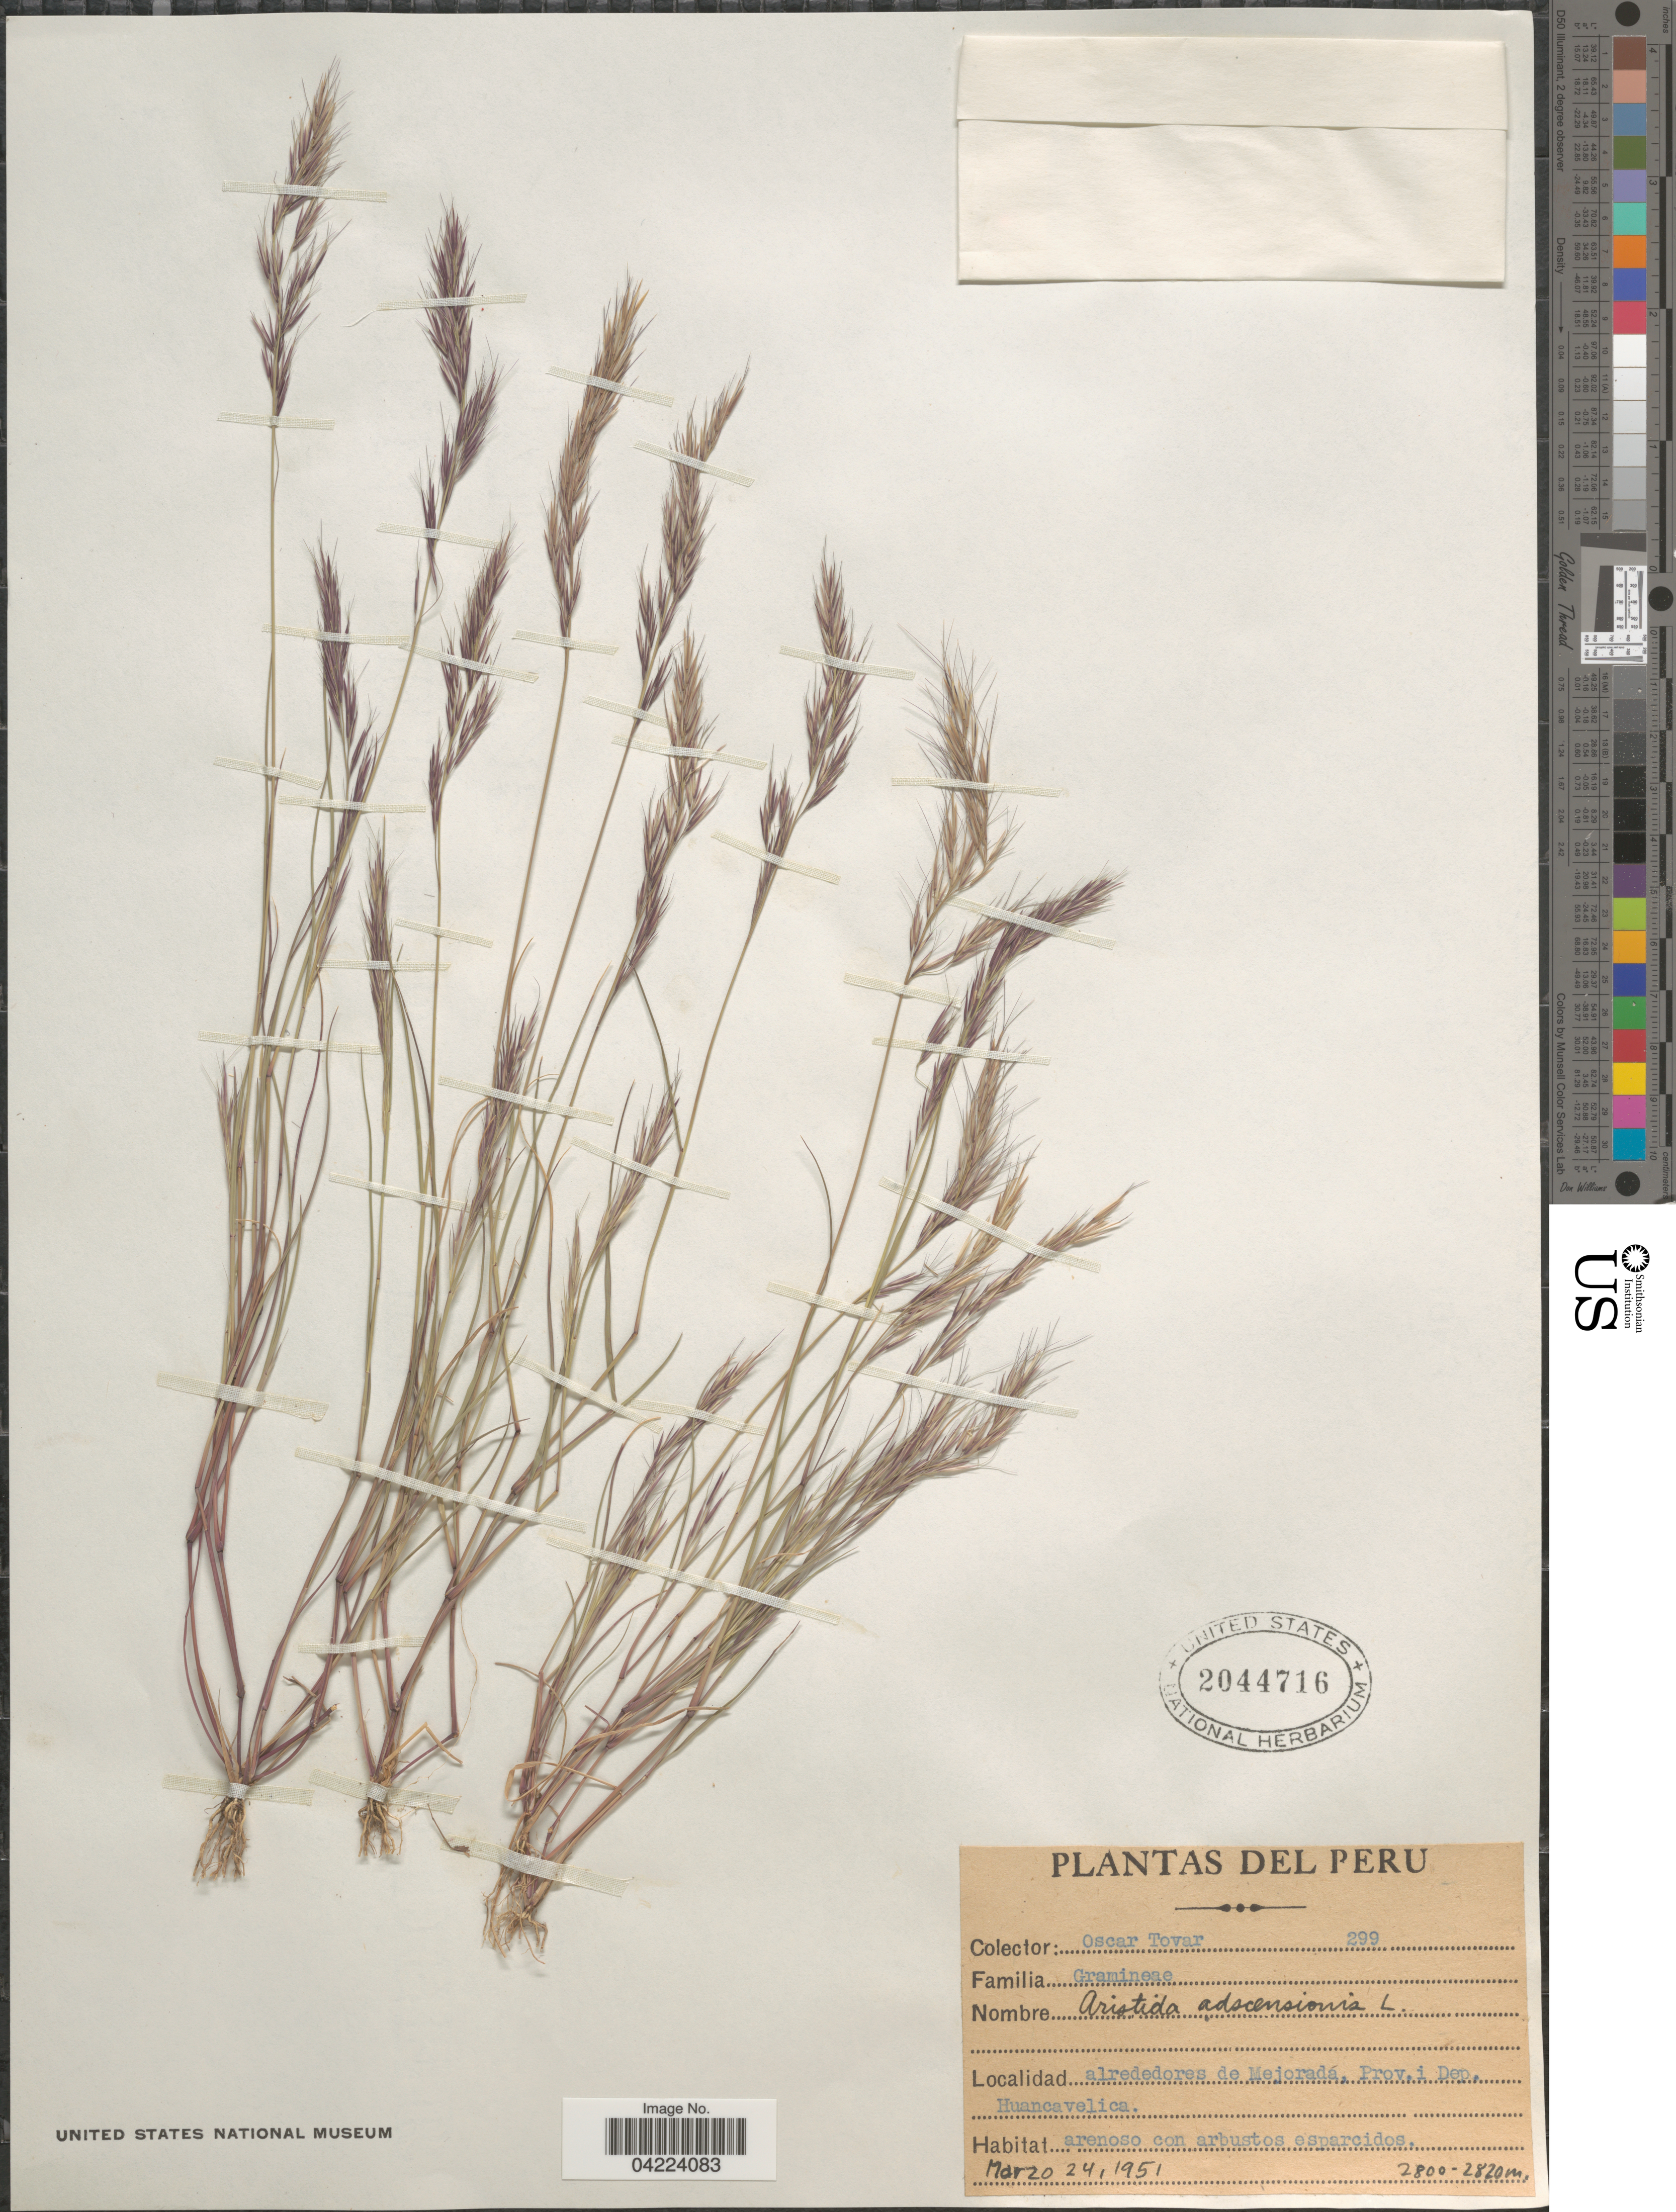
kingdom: Plantae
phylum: Tracheophyta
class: Liliopsida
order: Poales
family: Poaceae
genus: Aristida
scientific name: Aristida adscensionis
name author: L.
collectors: Ó. Tovar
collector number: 299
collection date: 1951-03-24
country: Peru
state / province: Huancavelica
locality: Alrededores de Mejoradá, Prov. i Dep. Huancavelica.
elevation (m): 2800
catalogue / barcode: US 2044716